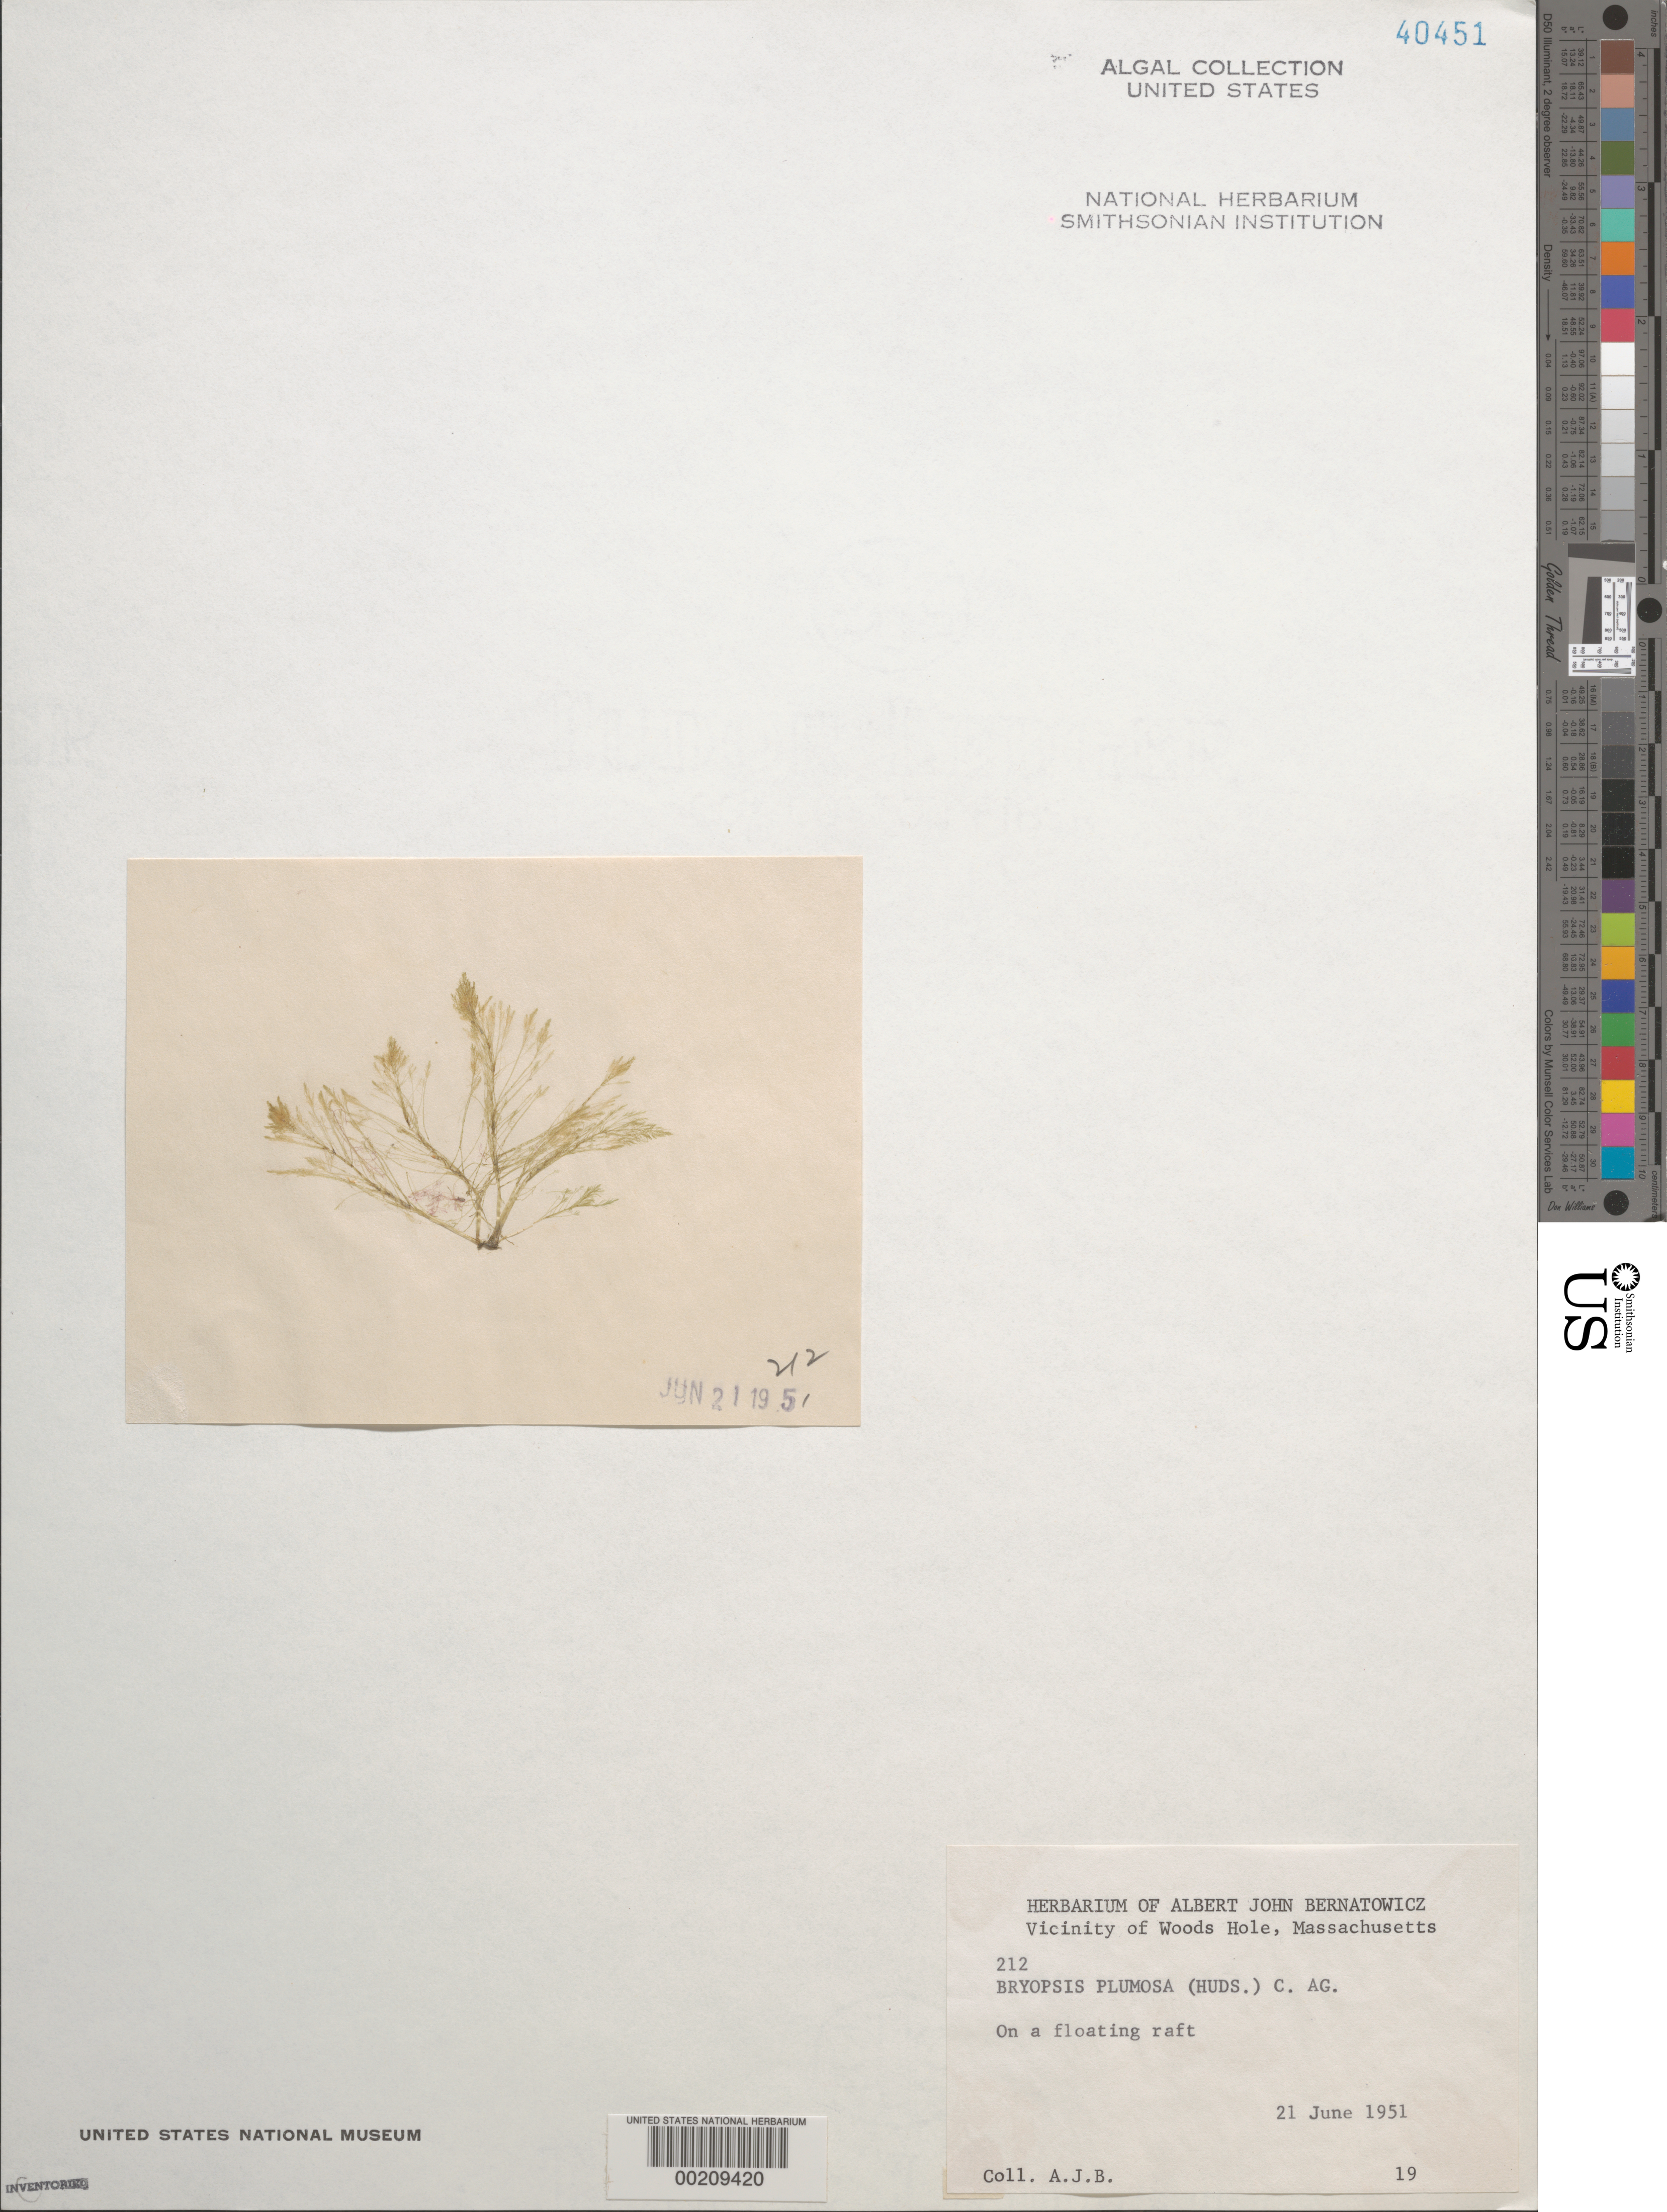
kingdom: Plantae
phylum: Chlorophyta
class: Ulvophyceae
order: Bryopsidales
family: Bryopsidaceae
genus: Bryopsis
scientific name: Bryopsis plumosa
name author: (Huds.) C. Agardh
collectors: A. Bernatowicz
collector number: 212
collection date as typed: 21 Jun 1951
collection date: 1951-06-21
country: United States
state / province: Massachusetts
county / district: Barnstable County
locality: Woods Hole area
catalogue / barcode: US 40451